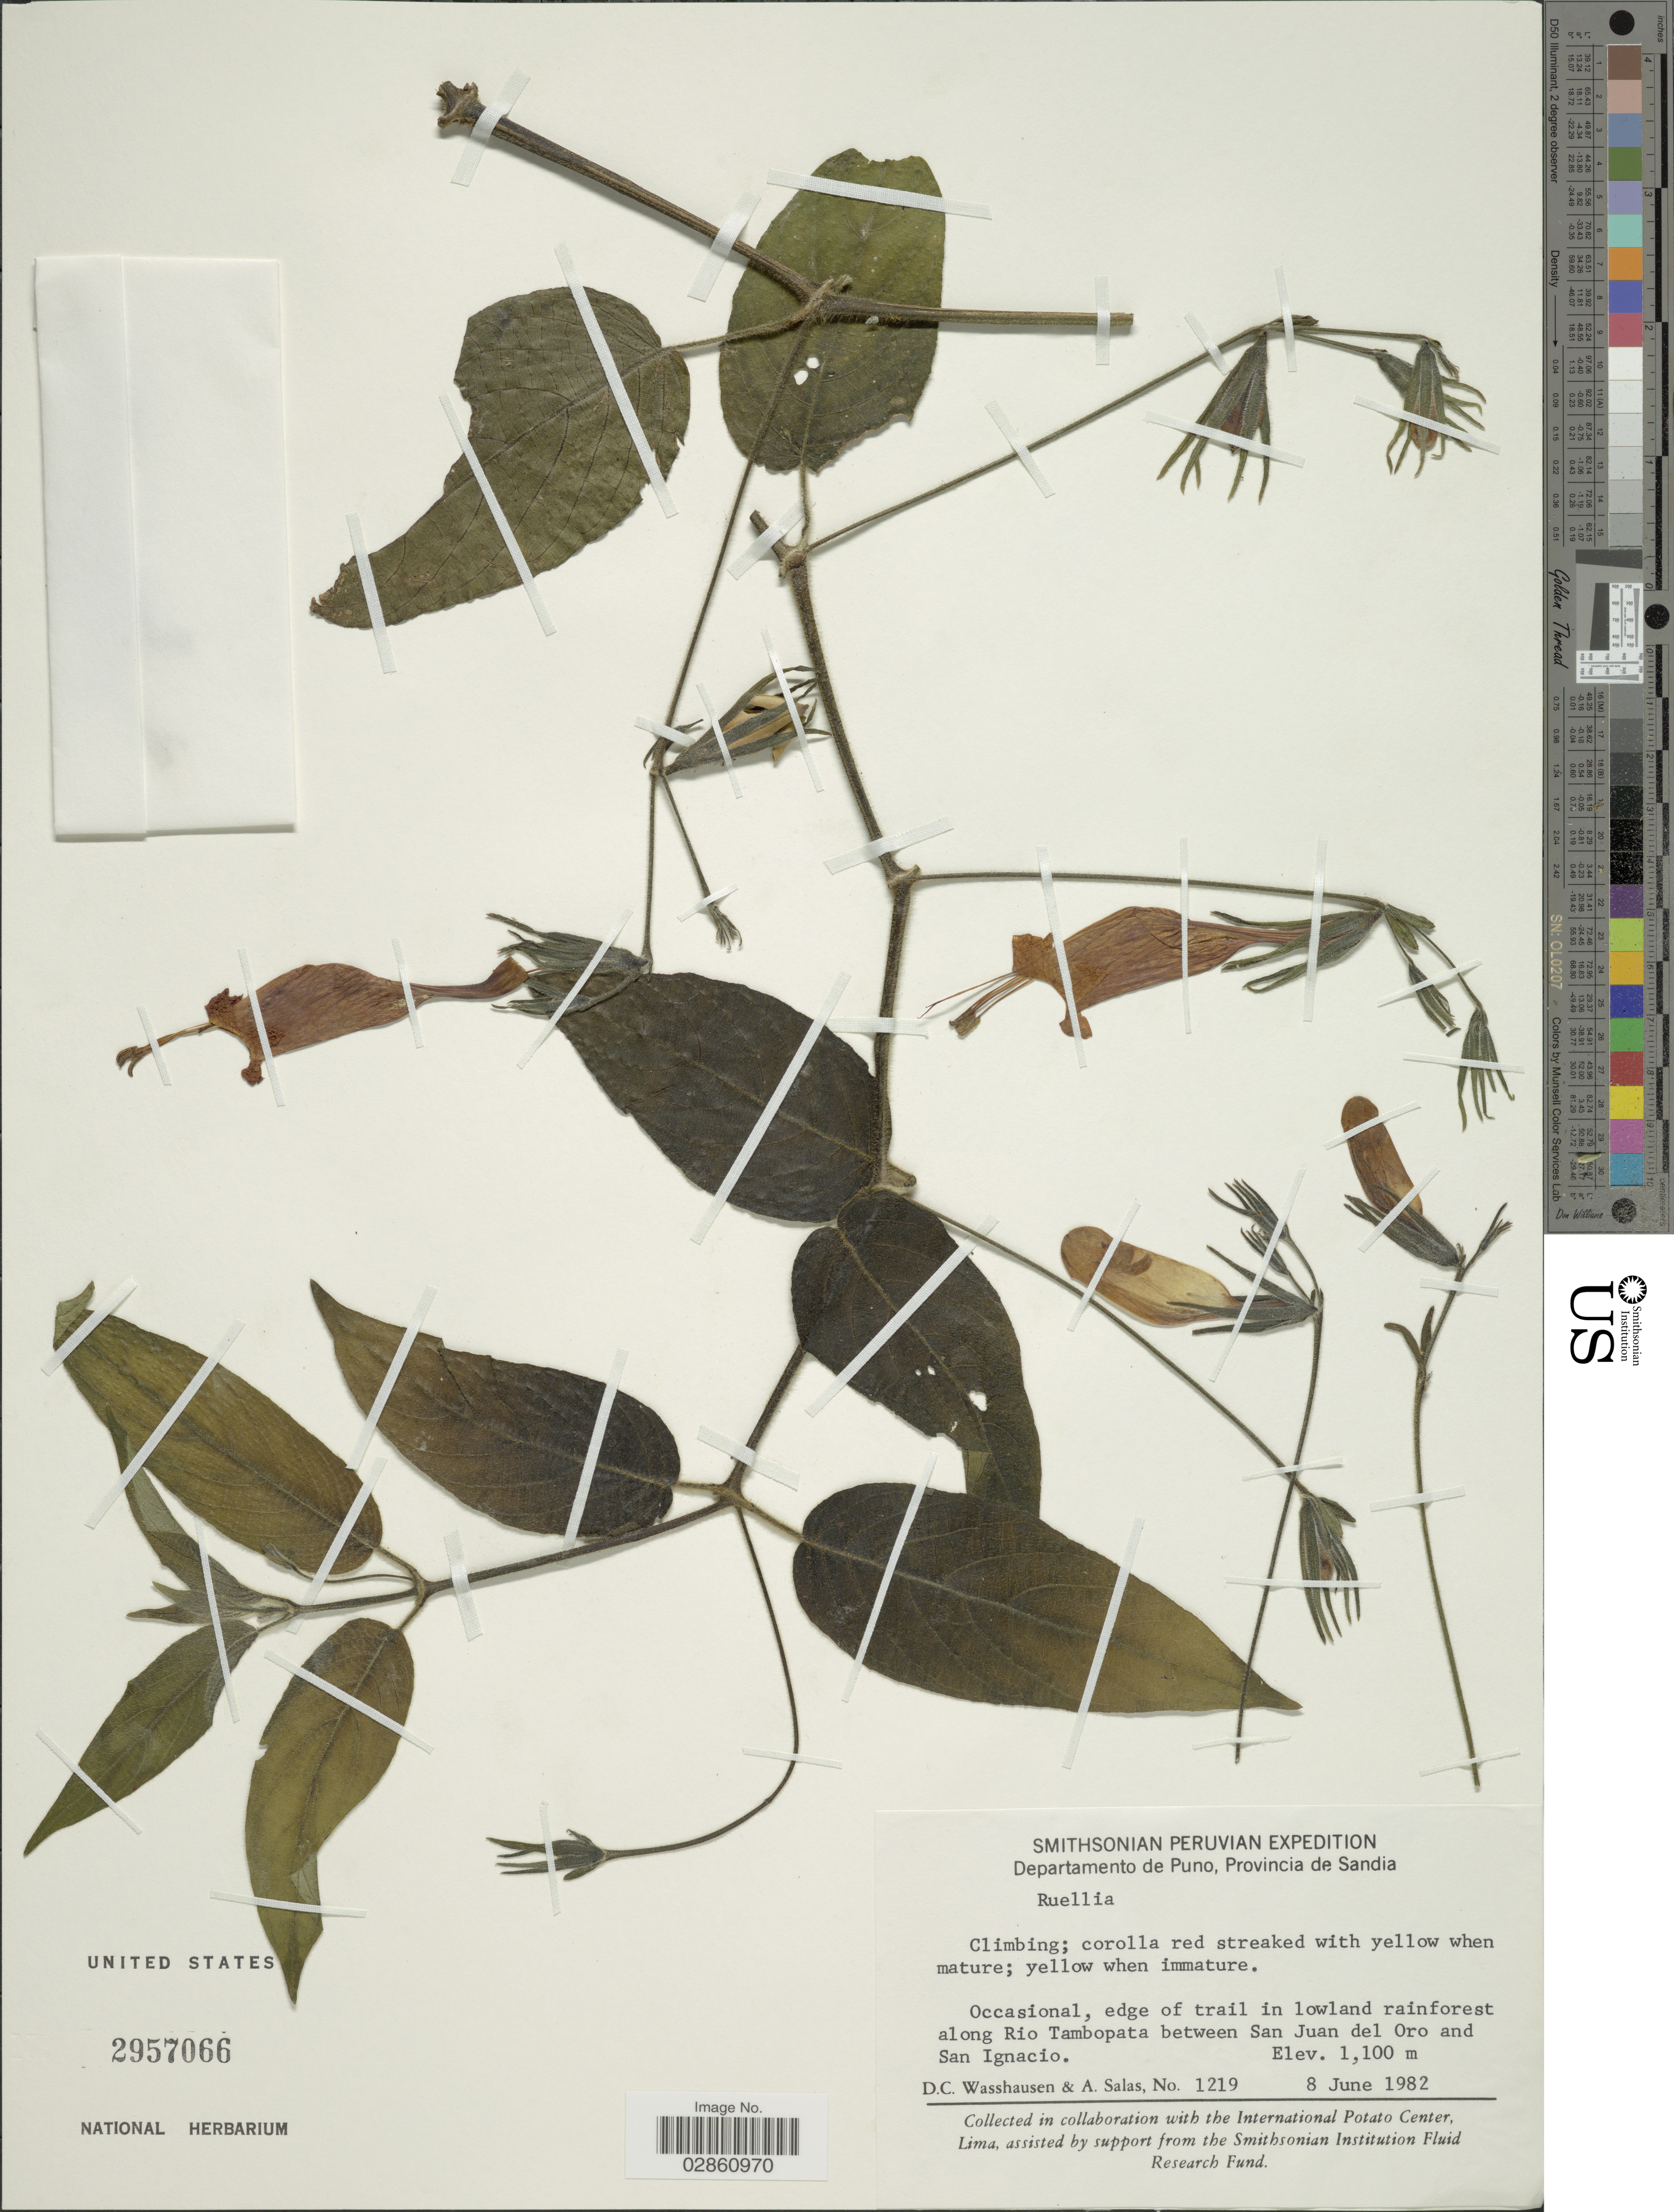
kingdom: Plantae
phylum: Tracheophyta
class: Magnoliopsida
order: Lamiales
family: Acanthaceae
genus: Ruellia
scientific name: Ruellia inflata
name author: Rich.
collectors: D. C. Wasshausen & A. Salas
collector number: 1219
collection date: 1982-06-08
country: Peru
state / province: Puno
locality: Departamento de Puno, Provincia de Sandia. Occasional, edge of trail in lowland rainforest along Río Tambopata between San Juan del Oro and San Ignacio.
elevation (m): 1100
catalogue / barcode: US 2957066